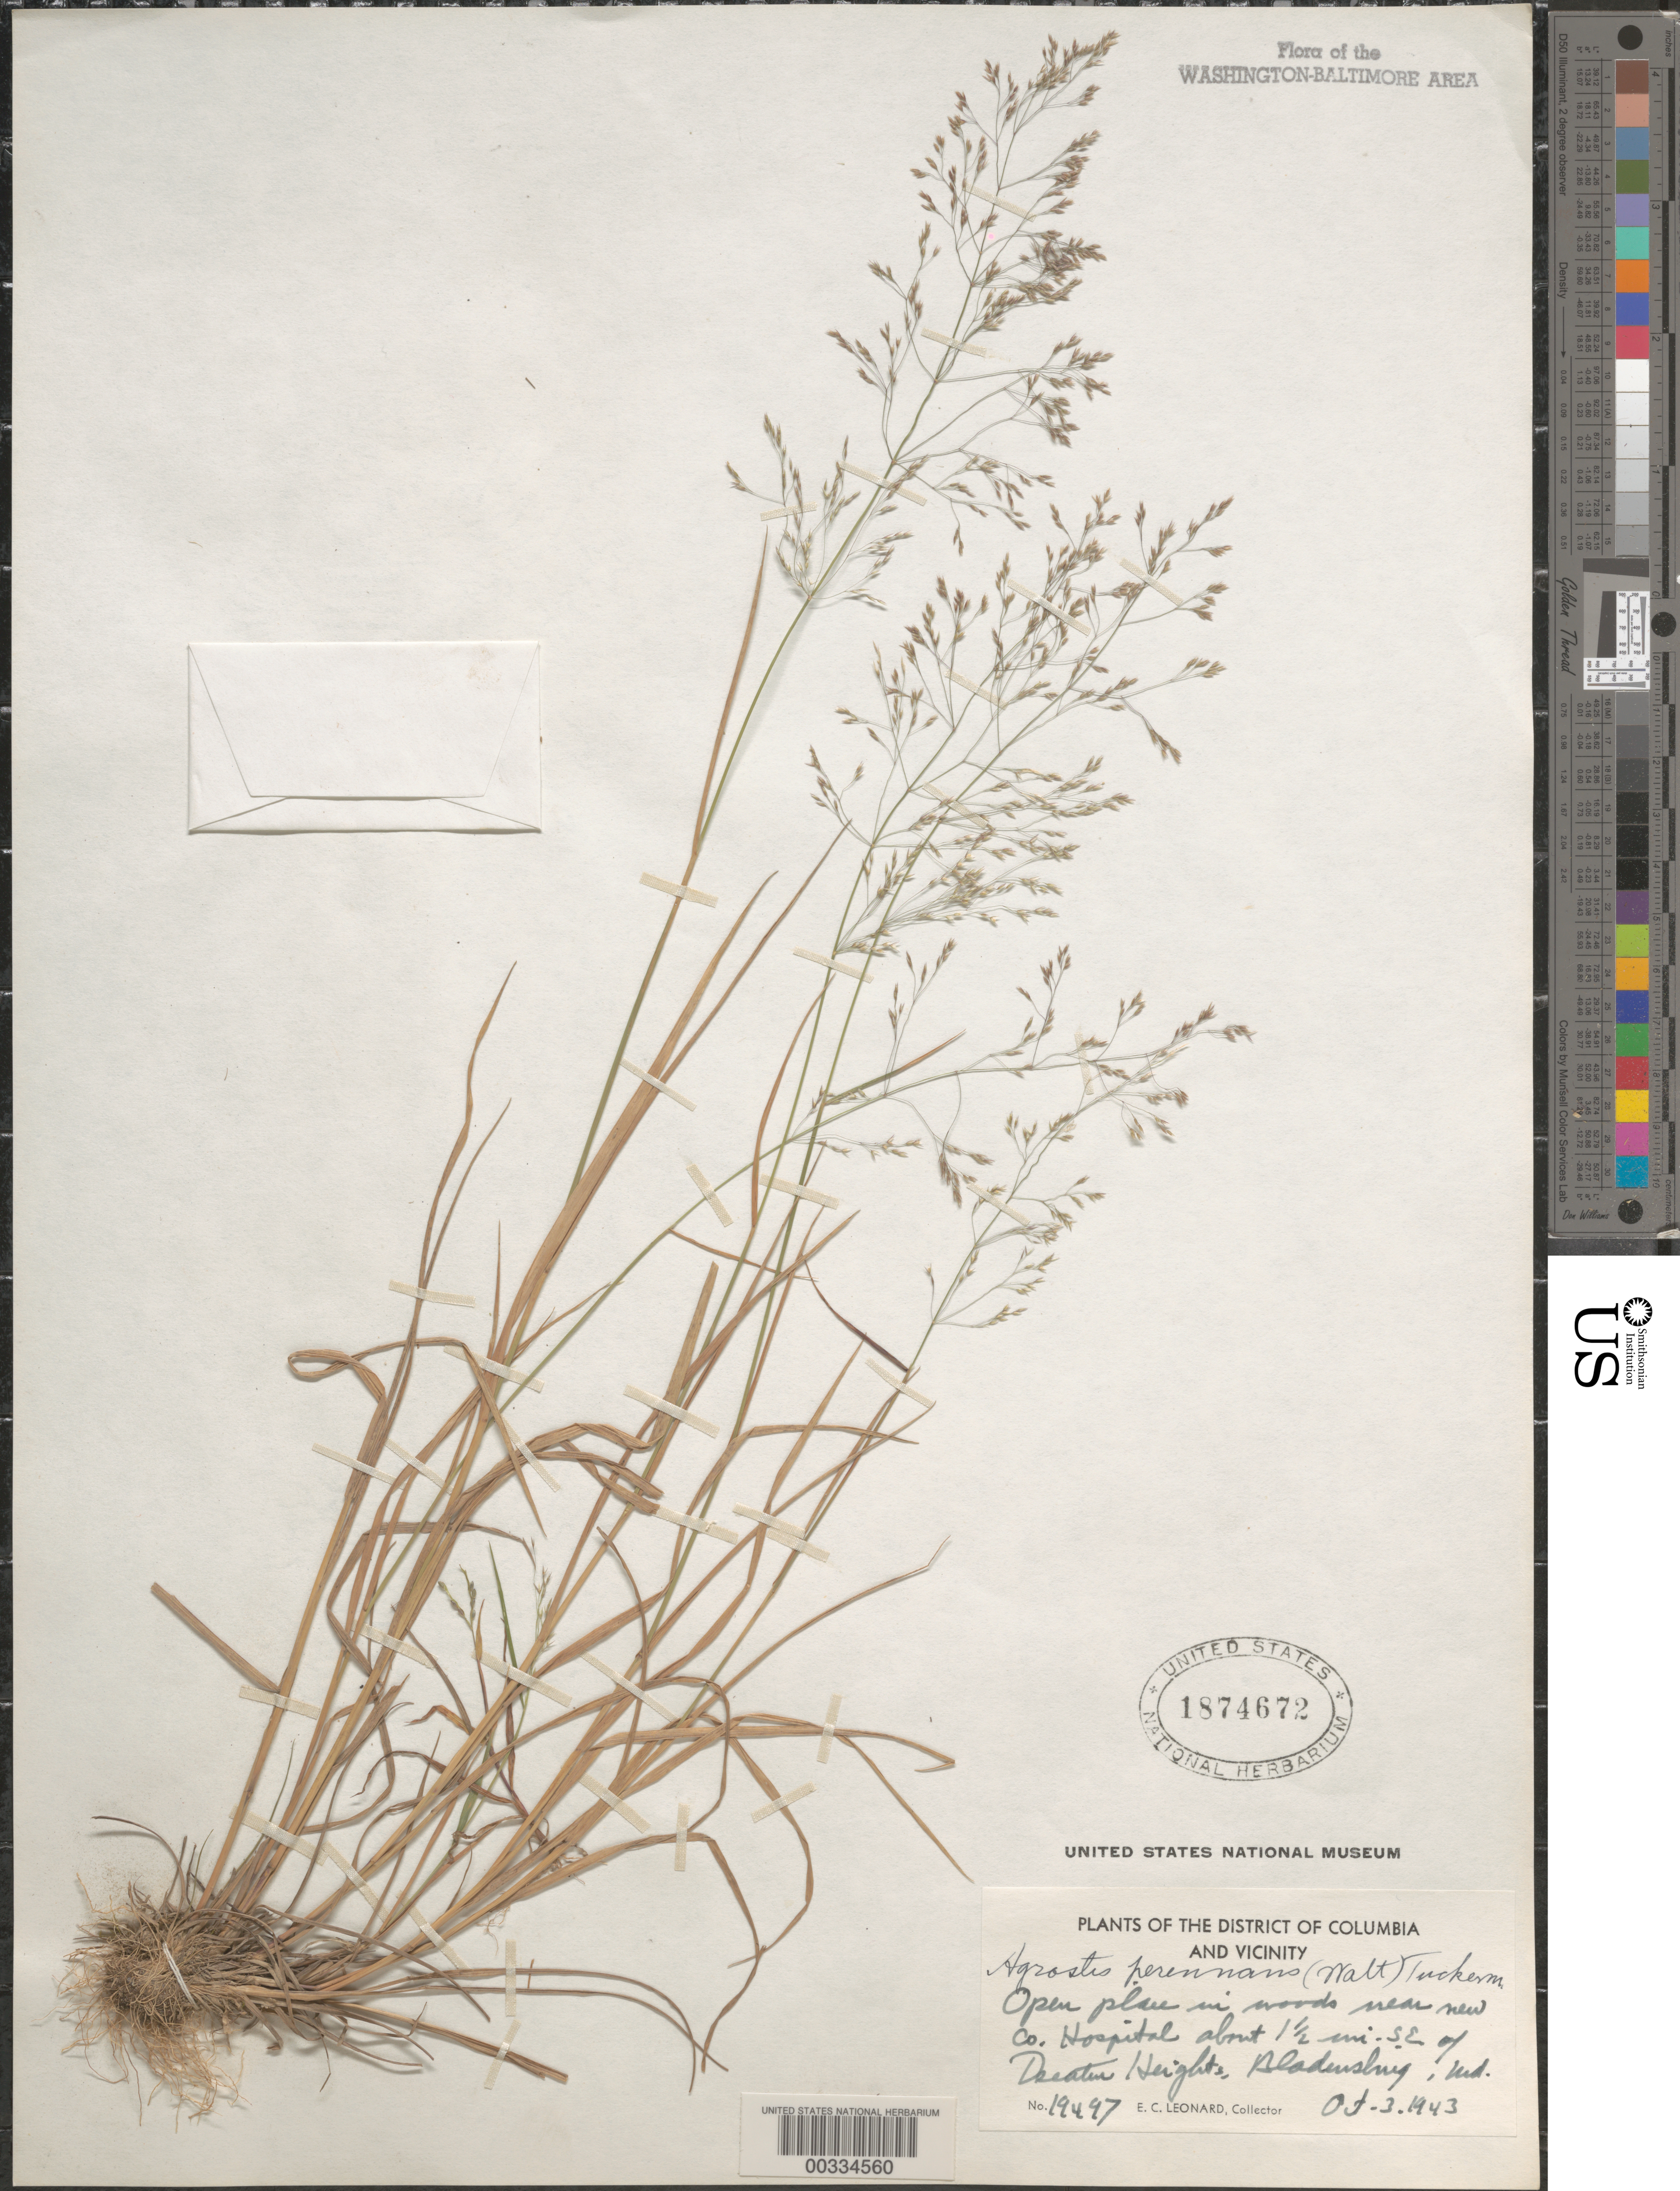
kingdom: Plantae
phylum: Tracheophyta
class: Liliopsida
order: Poales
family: Poaceae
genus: Agrostis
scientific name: Agrostis perennans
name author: (Walter) Tuck.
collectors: E. C. Leonard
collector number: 19497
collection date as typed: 03 Oct 1943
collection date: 1943-10-03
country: United States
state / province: Maryland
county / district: Prince George's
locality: Southeast of Decatur Heights, Bladensburg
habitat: Open place in woods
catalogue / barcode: US 1874672